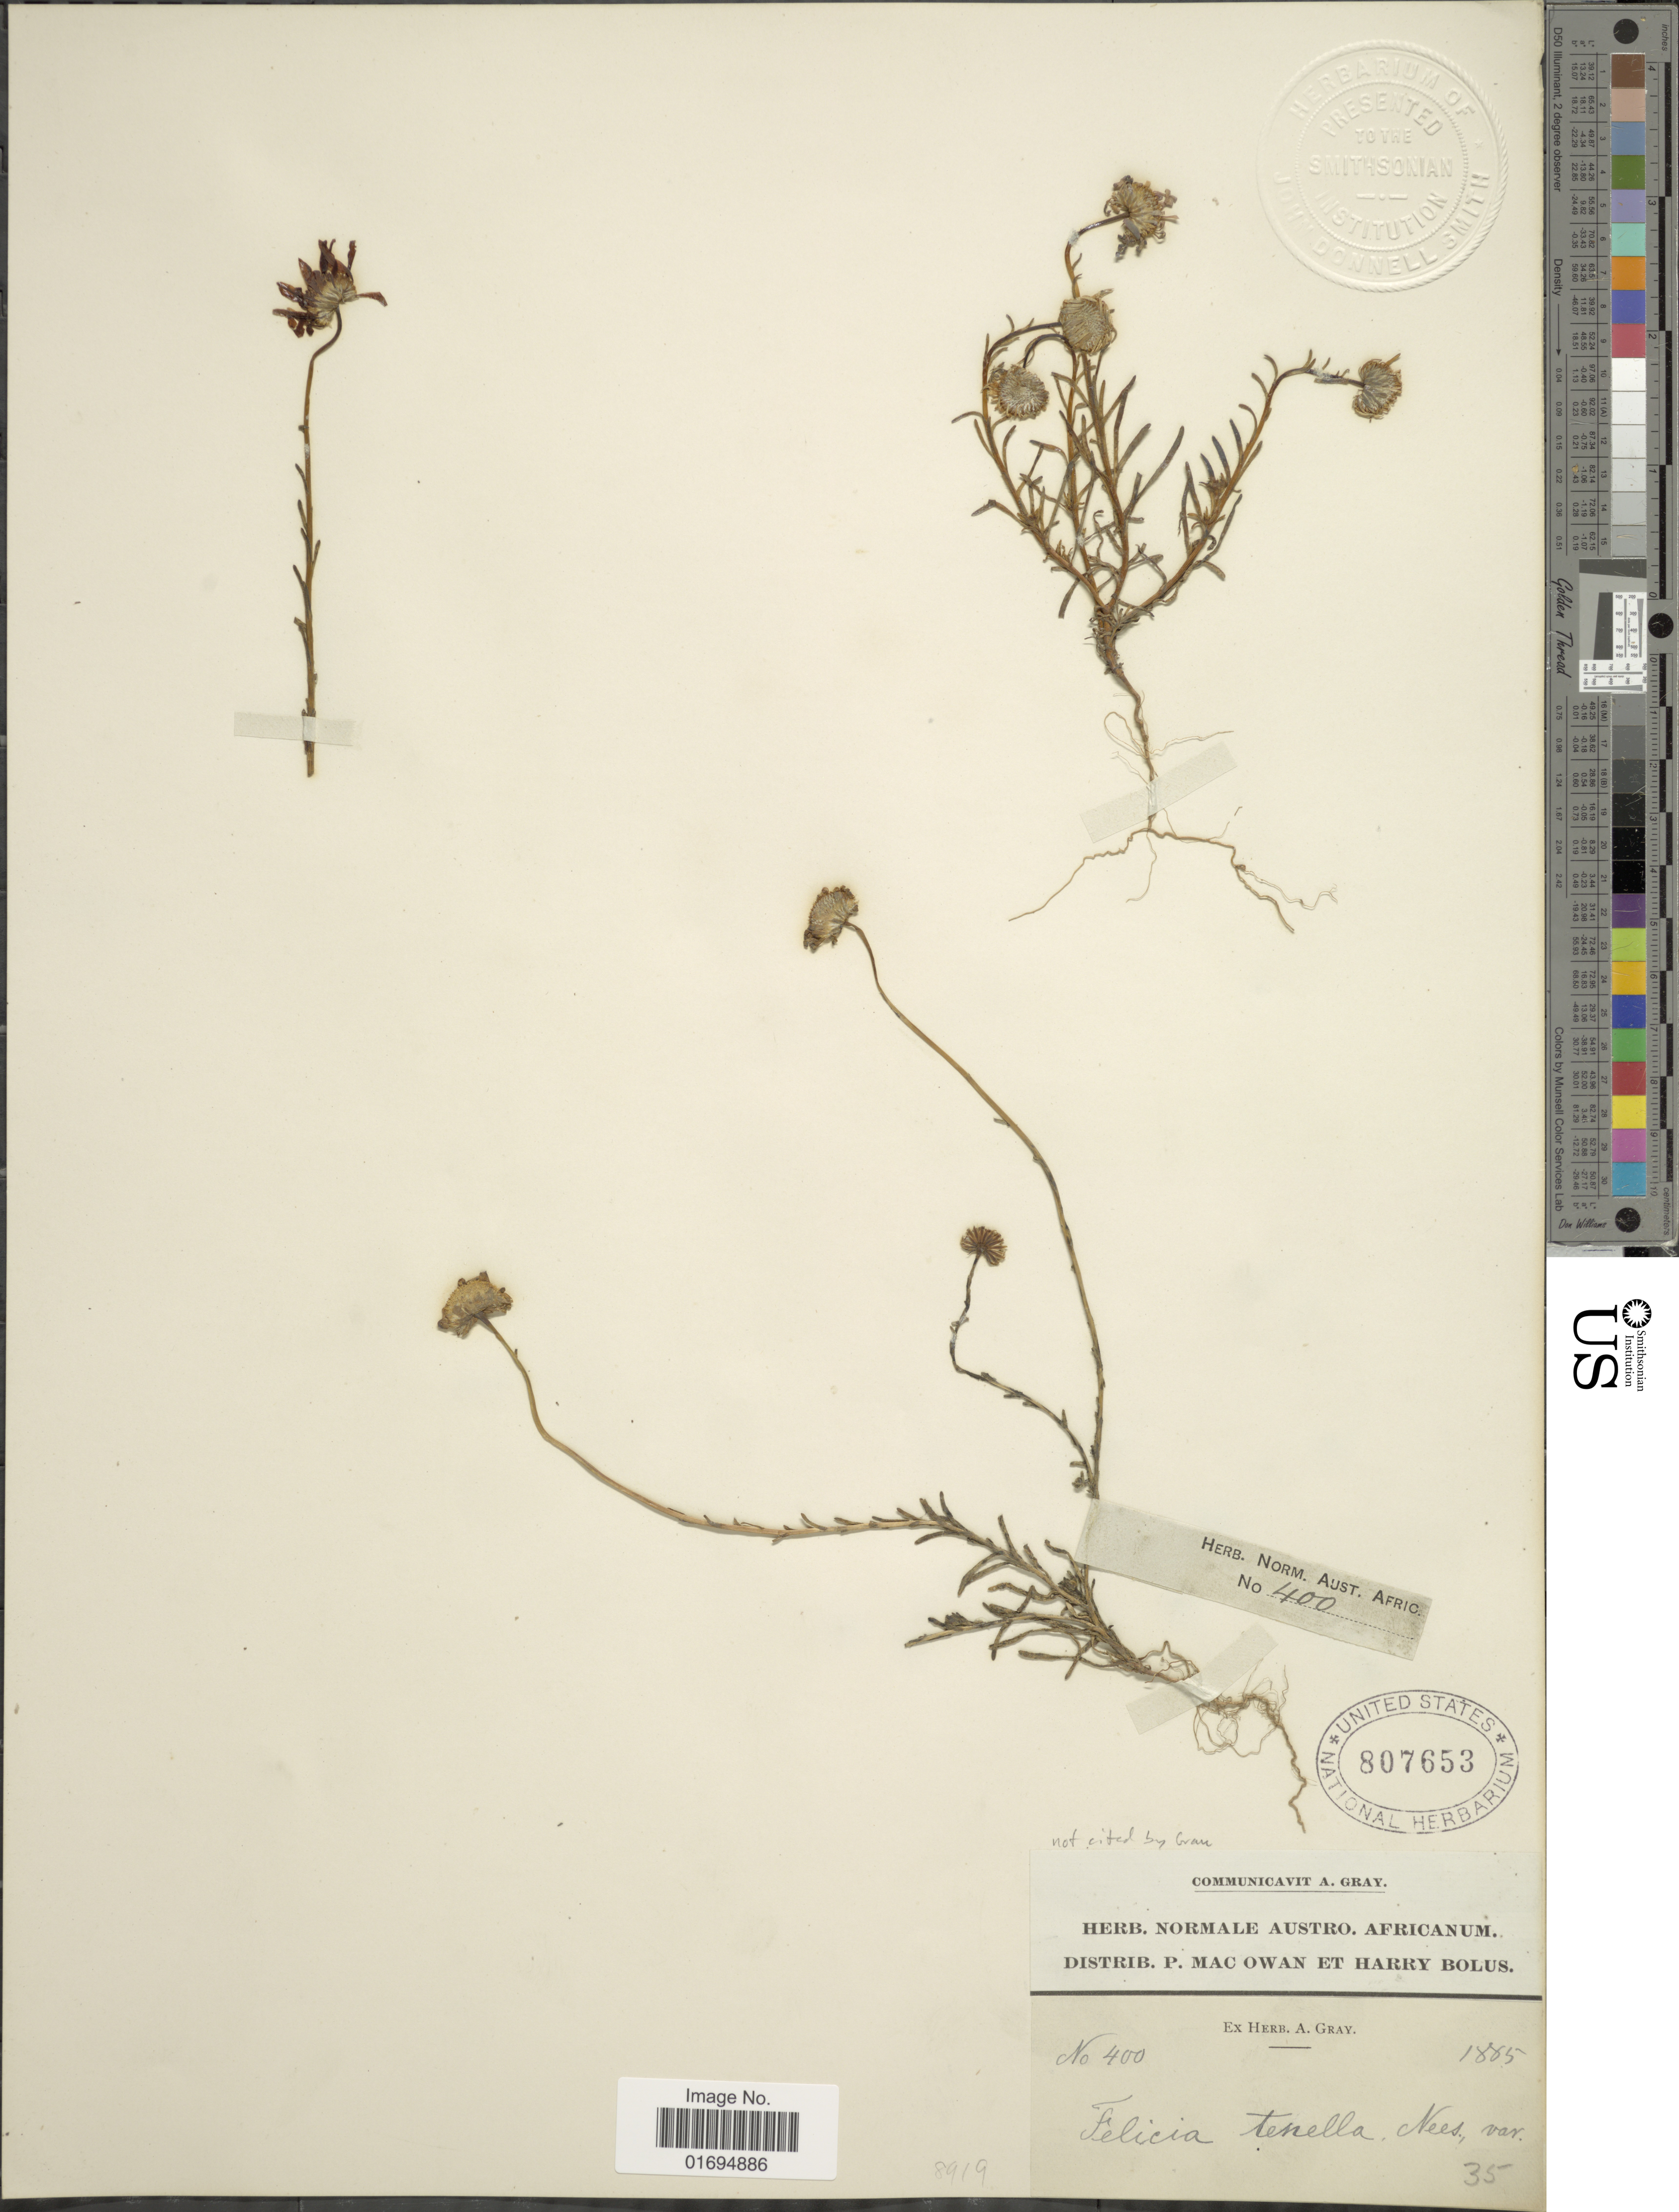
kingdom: Plantae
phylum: Tracheophyta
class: Magnoliopsida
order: Asterales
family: Asteraceae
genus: Felicia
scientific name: Felicia sp.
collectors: ex herb. Gray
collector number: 400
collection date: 1885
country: South Africa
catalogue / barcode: US 807653